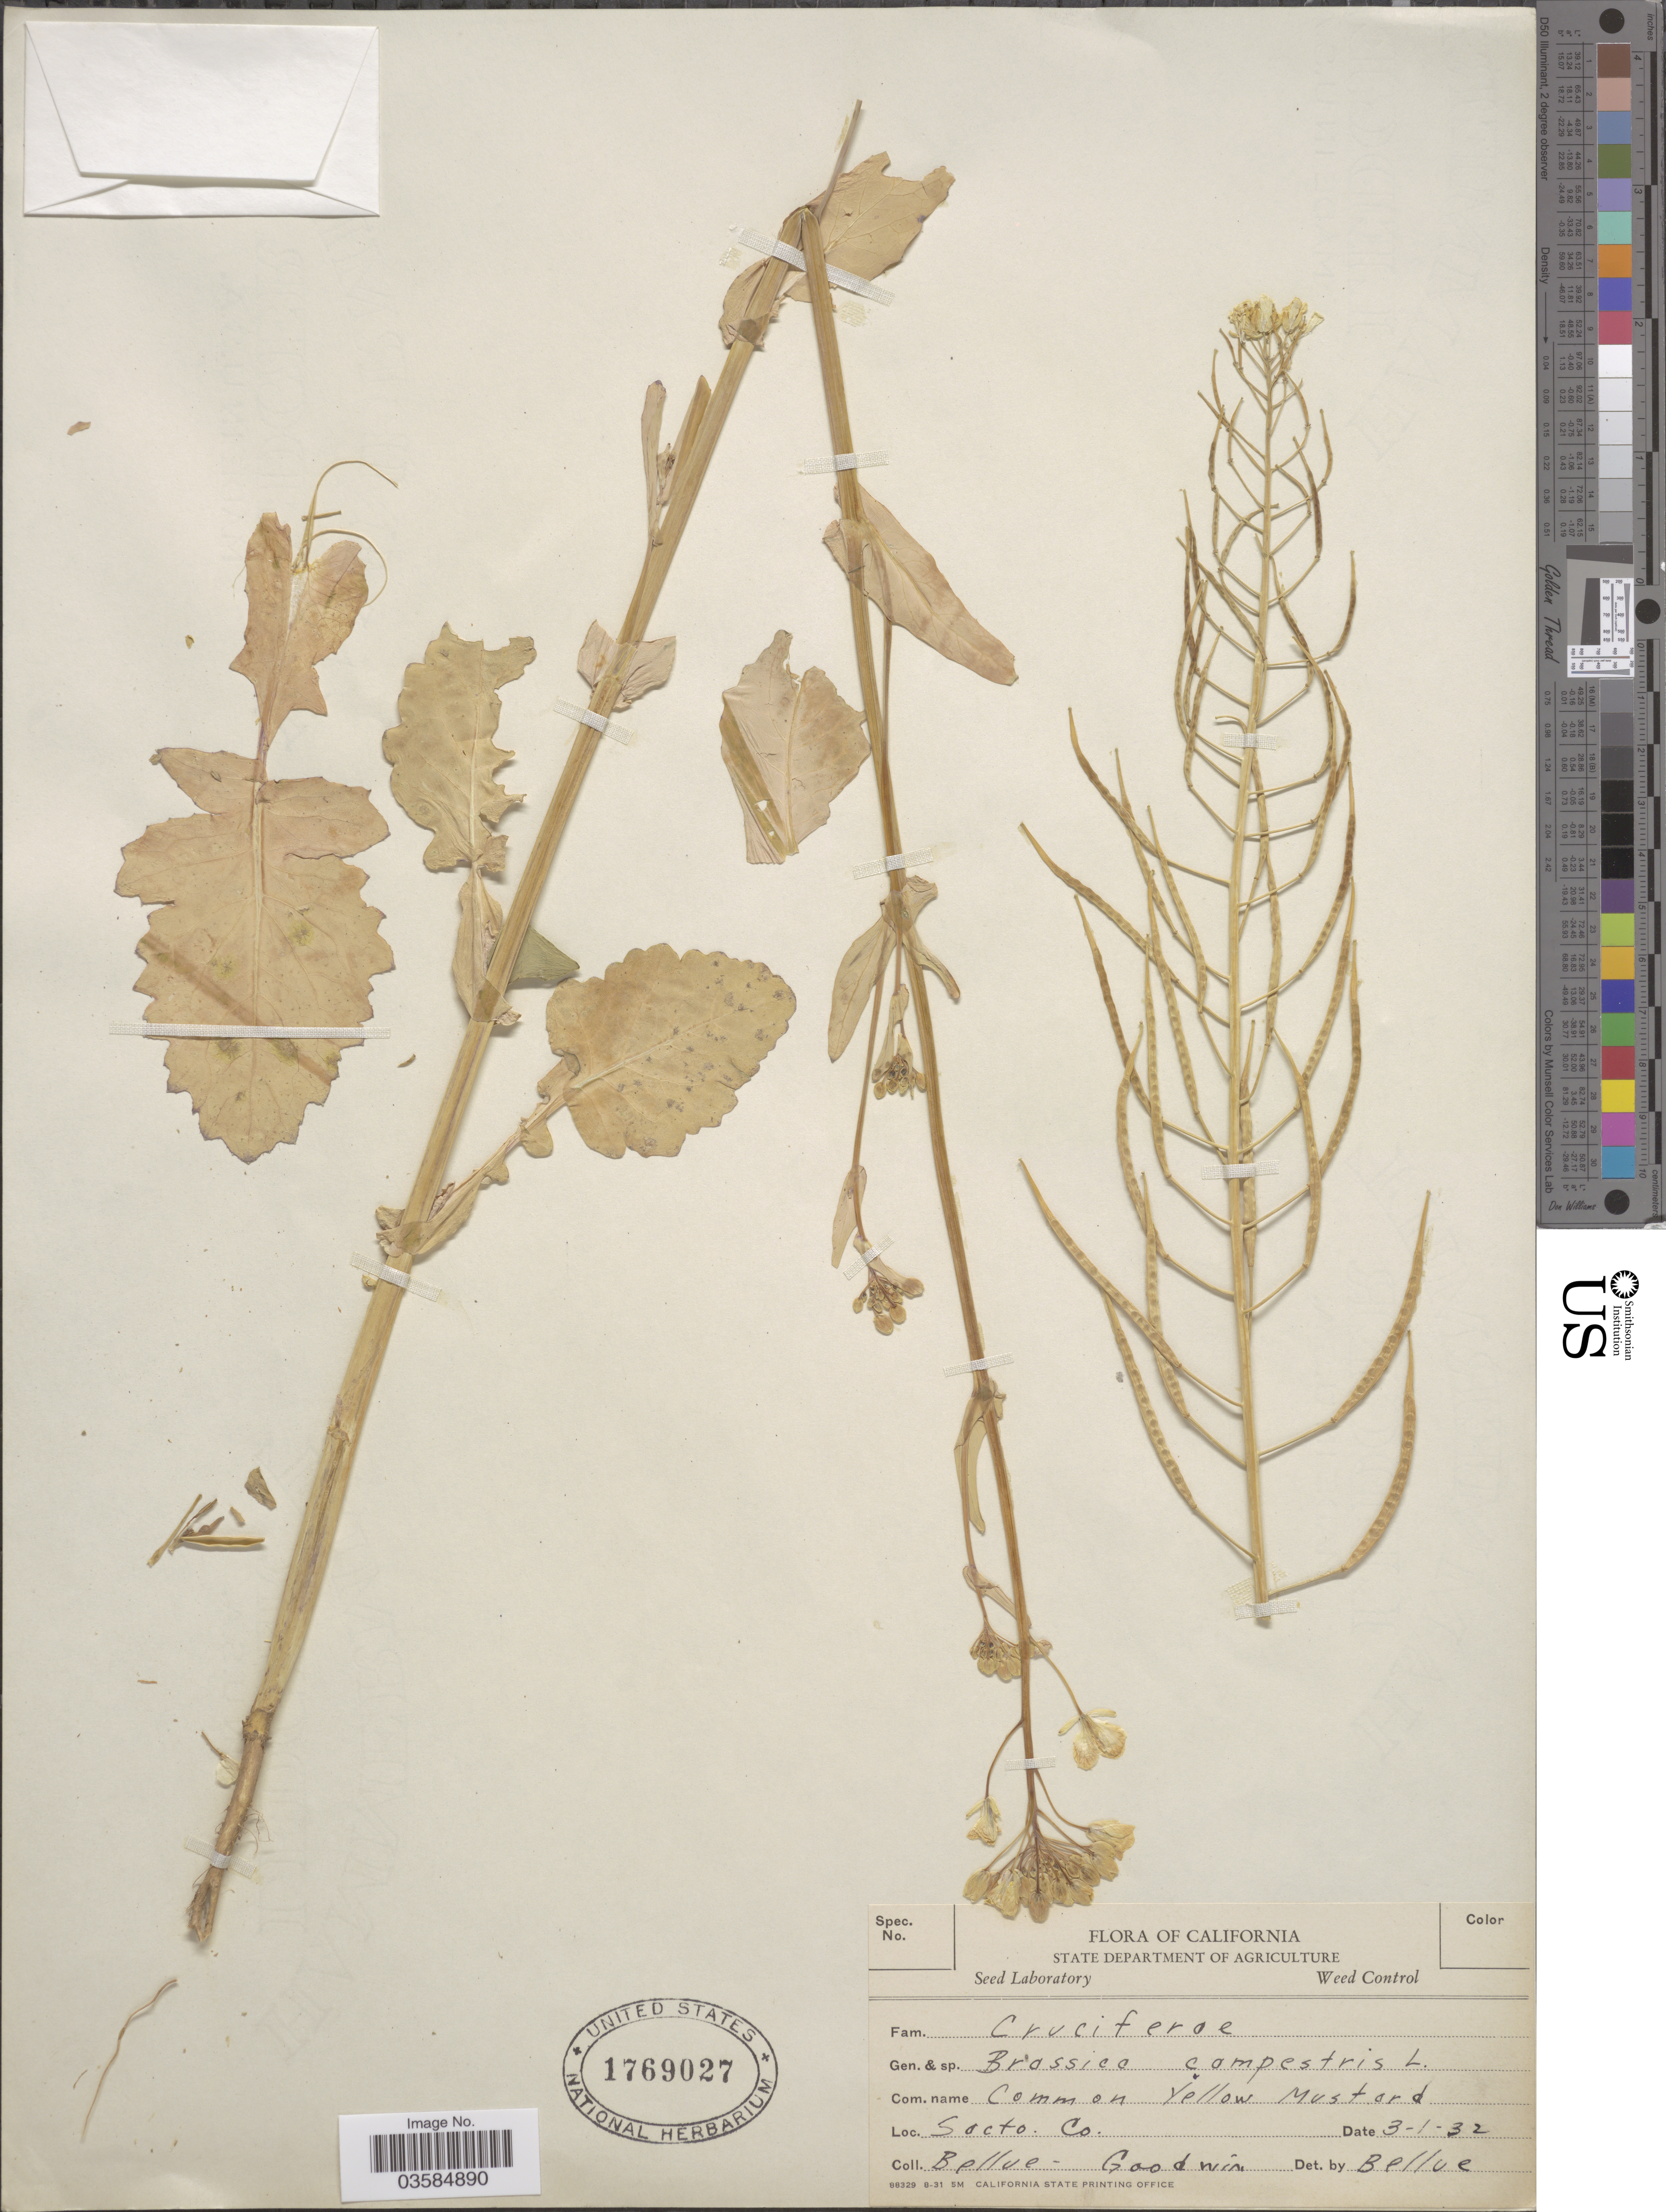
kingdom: Plantae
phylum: Tracheophyta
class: Magnoliopsida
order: Brassicales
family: Brassicaceae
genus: Brassica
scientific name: Brassica campestris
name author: L.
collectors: Bellue & Goodwin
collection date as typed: Transcribed d/m/y: 1/3/32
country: United States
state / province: California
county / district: Sacramento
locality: Sacto Co.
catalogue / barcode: US 1769027